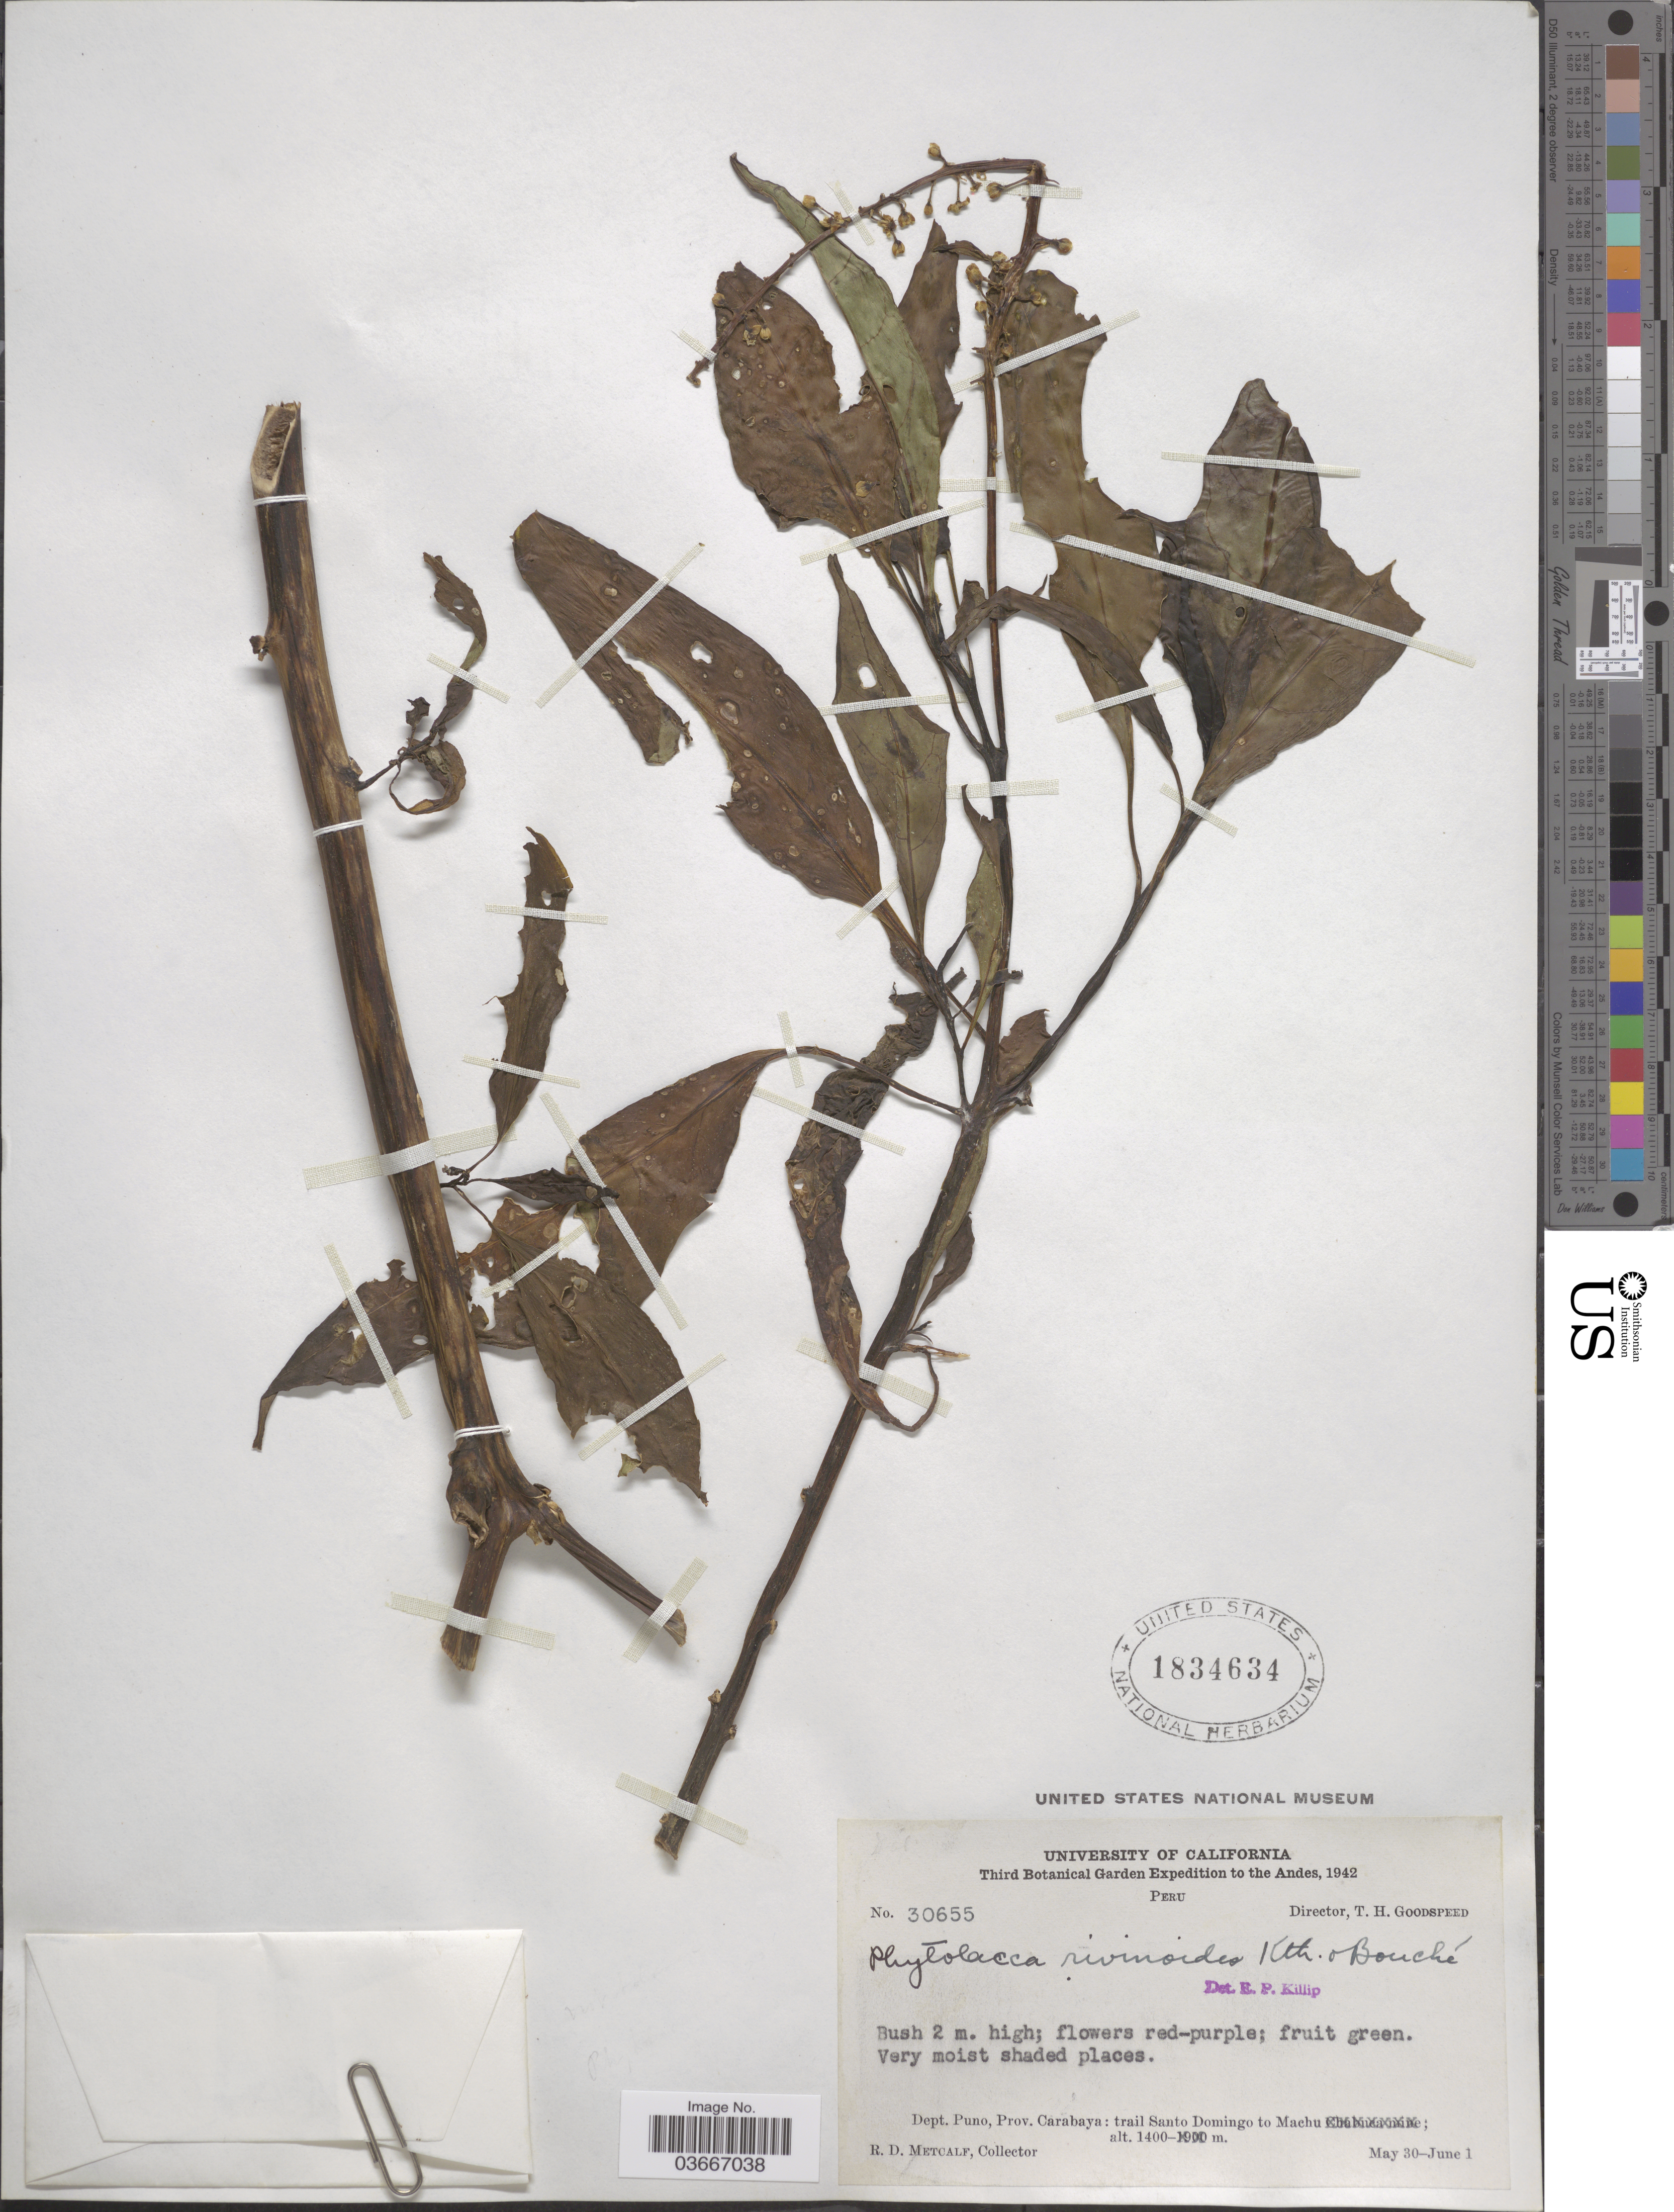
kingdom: Plantae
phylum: Tracheophyta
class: Magnoliopsida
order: Caryophyllales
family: Phytolaccaceae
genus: Phytolacca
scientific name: Phytolacca rivinoides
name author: Kunth & C.D. Bouché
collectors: R. D. Metcalf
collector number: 30655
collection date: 1942-05-30/1942-06-01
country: Peru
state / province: Puno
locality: The Andes. Dept. Puno, Prov. Carabaya: trail Santo Domingo to Machu.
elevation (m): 1400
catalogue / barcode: US 1834634